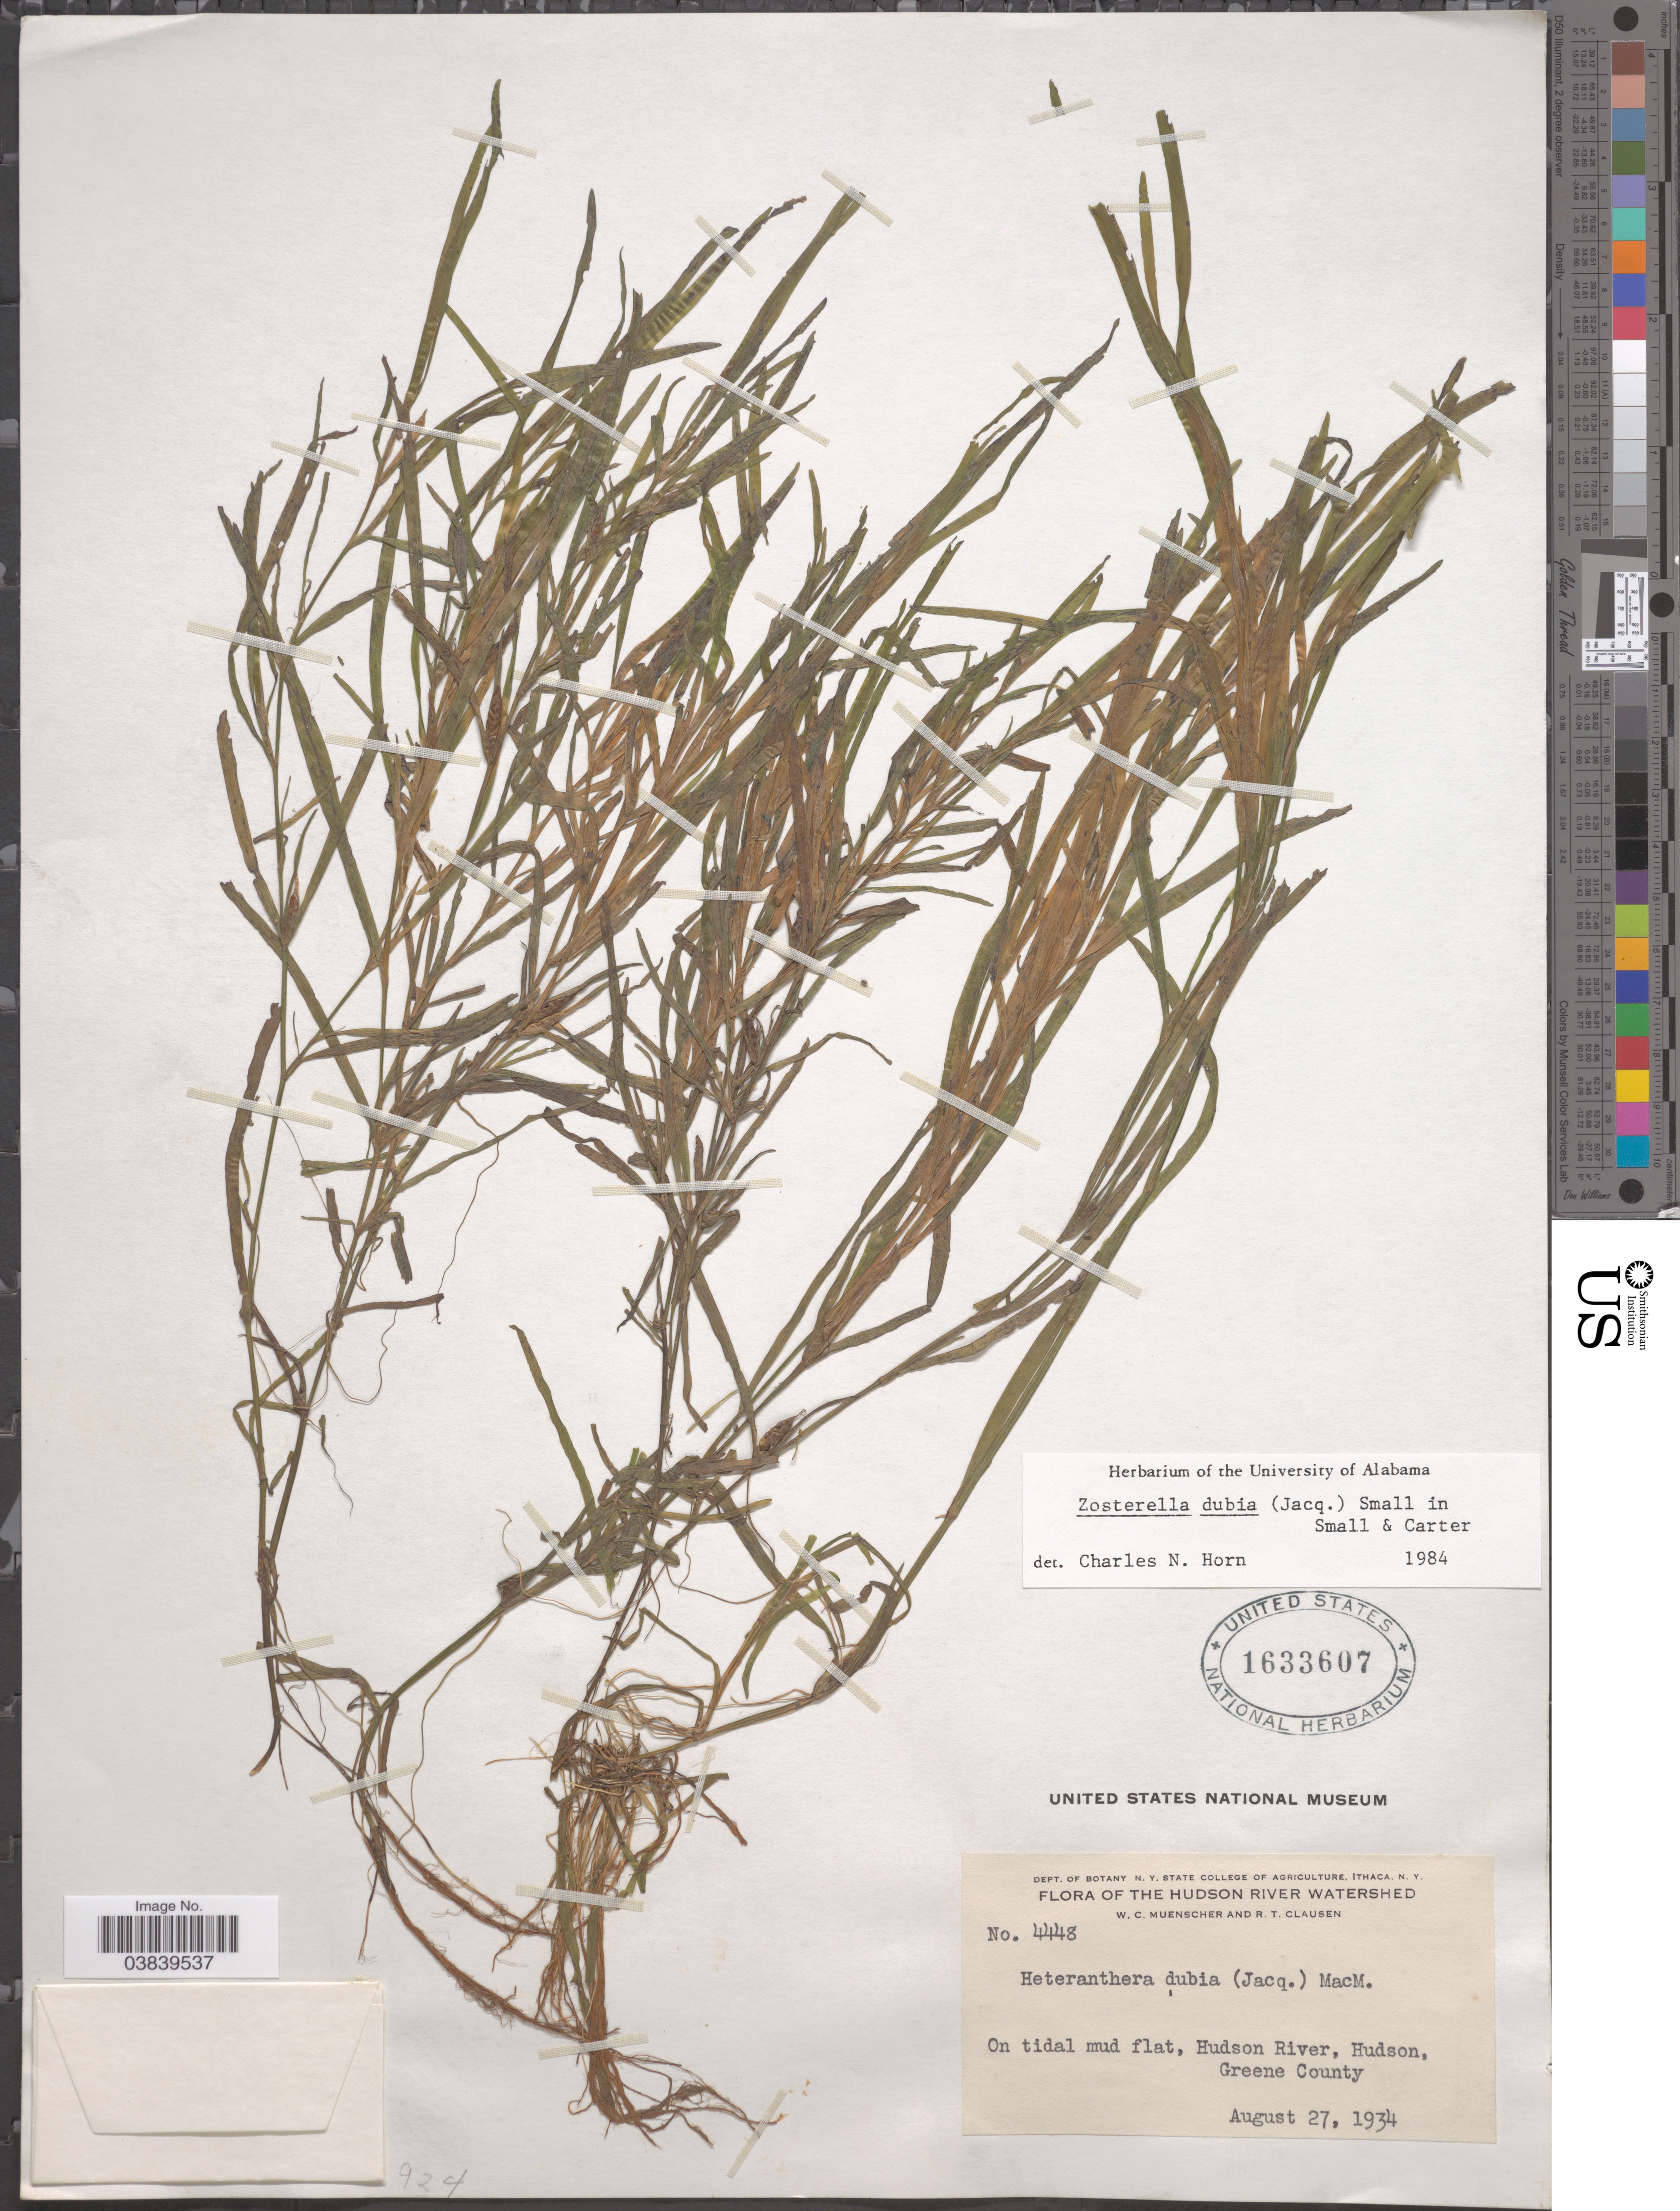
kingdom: Plantae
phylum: Tracheophyta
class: Liliopsida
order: Commelinales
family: Pontederiaceae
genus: Heteranthera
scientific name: Heteranthera dubia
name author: (Jacq.) MacMill.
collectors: W. Muenscher & R. T. Clausen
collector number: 4448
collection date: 1934-08-27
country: United States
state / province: New York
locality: The Hudson River Watershed. Hudson River, Hudson, Greene County.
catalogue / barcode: US 1633607